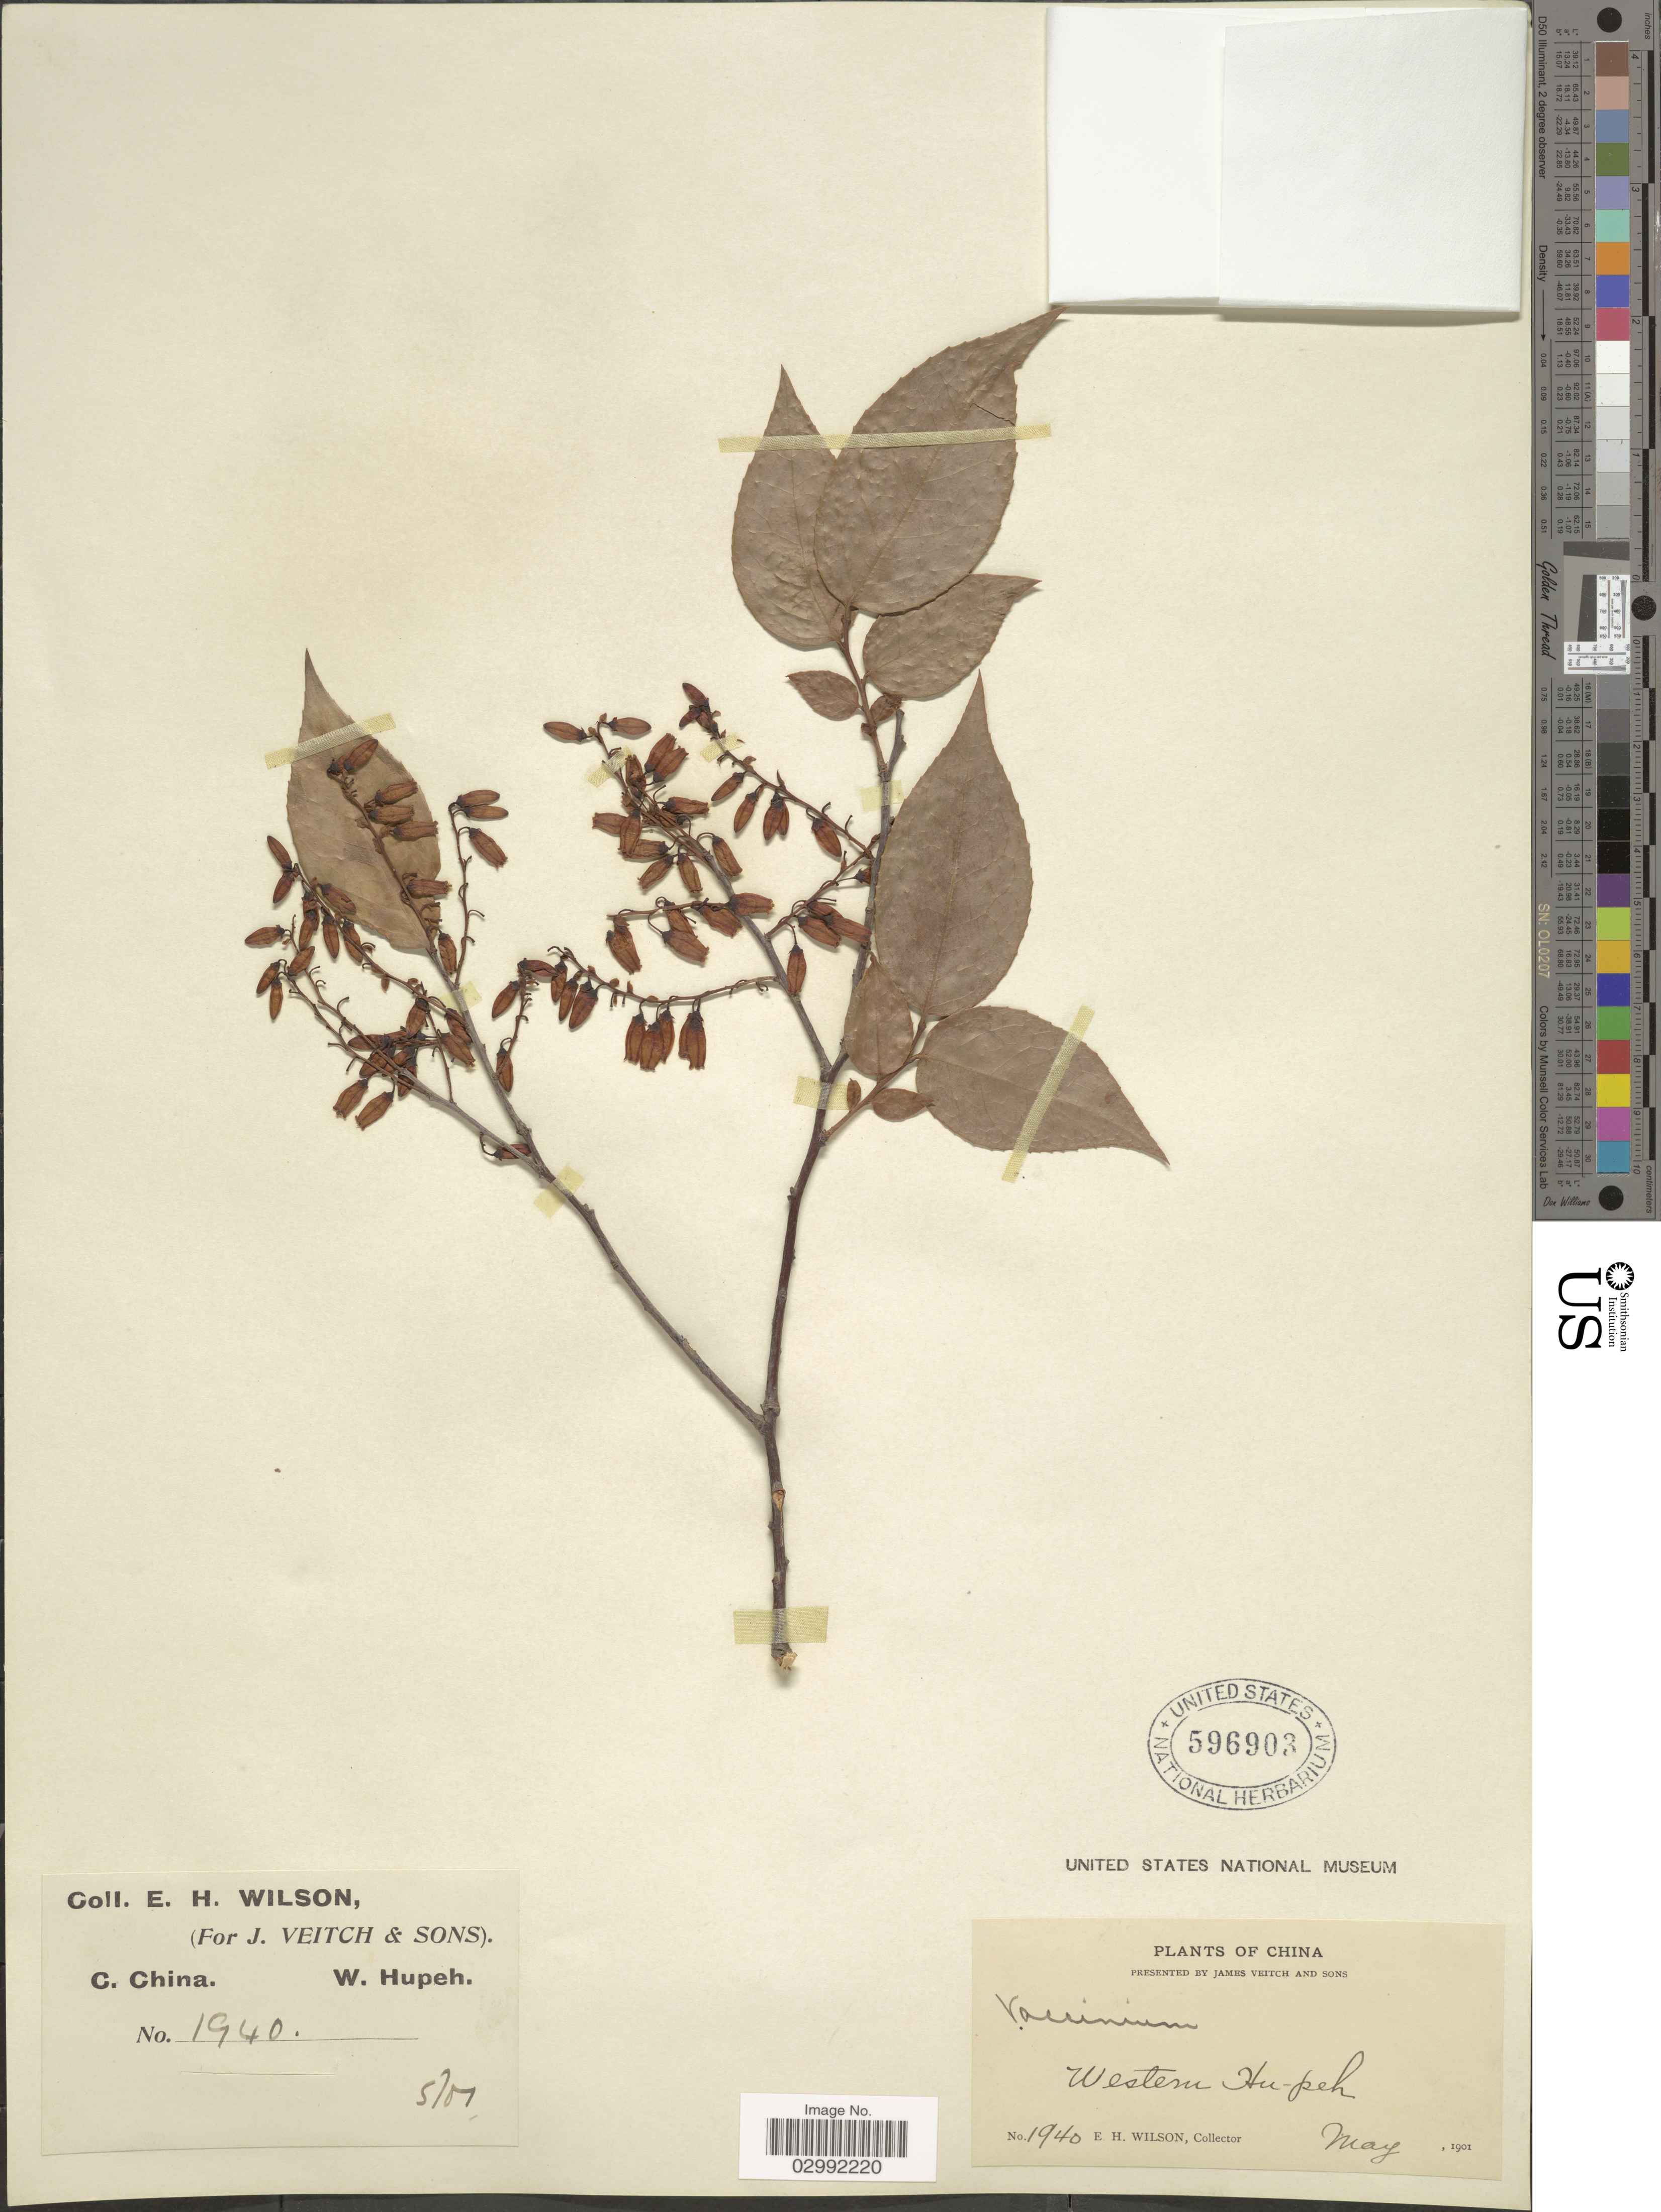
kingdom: Plantae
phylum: Tracheophyta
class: Magnoliopsida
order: Ericales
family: Ericaceae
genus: Vaccinium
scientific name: Vaccinium sprengelii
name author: (G. Don) Sleumer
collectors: E. Wilson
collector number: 1940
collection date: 1901-05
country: China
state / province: Hubei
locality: Western Hu-peh.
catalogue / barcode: US 596903